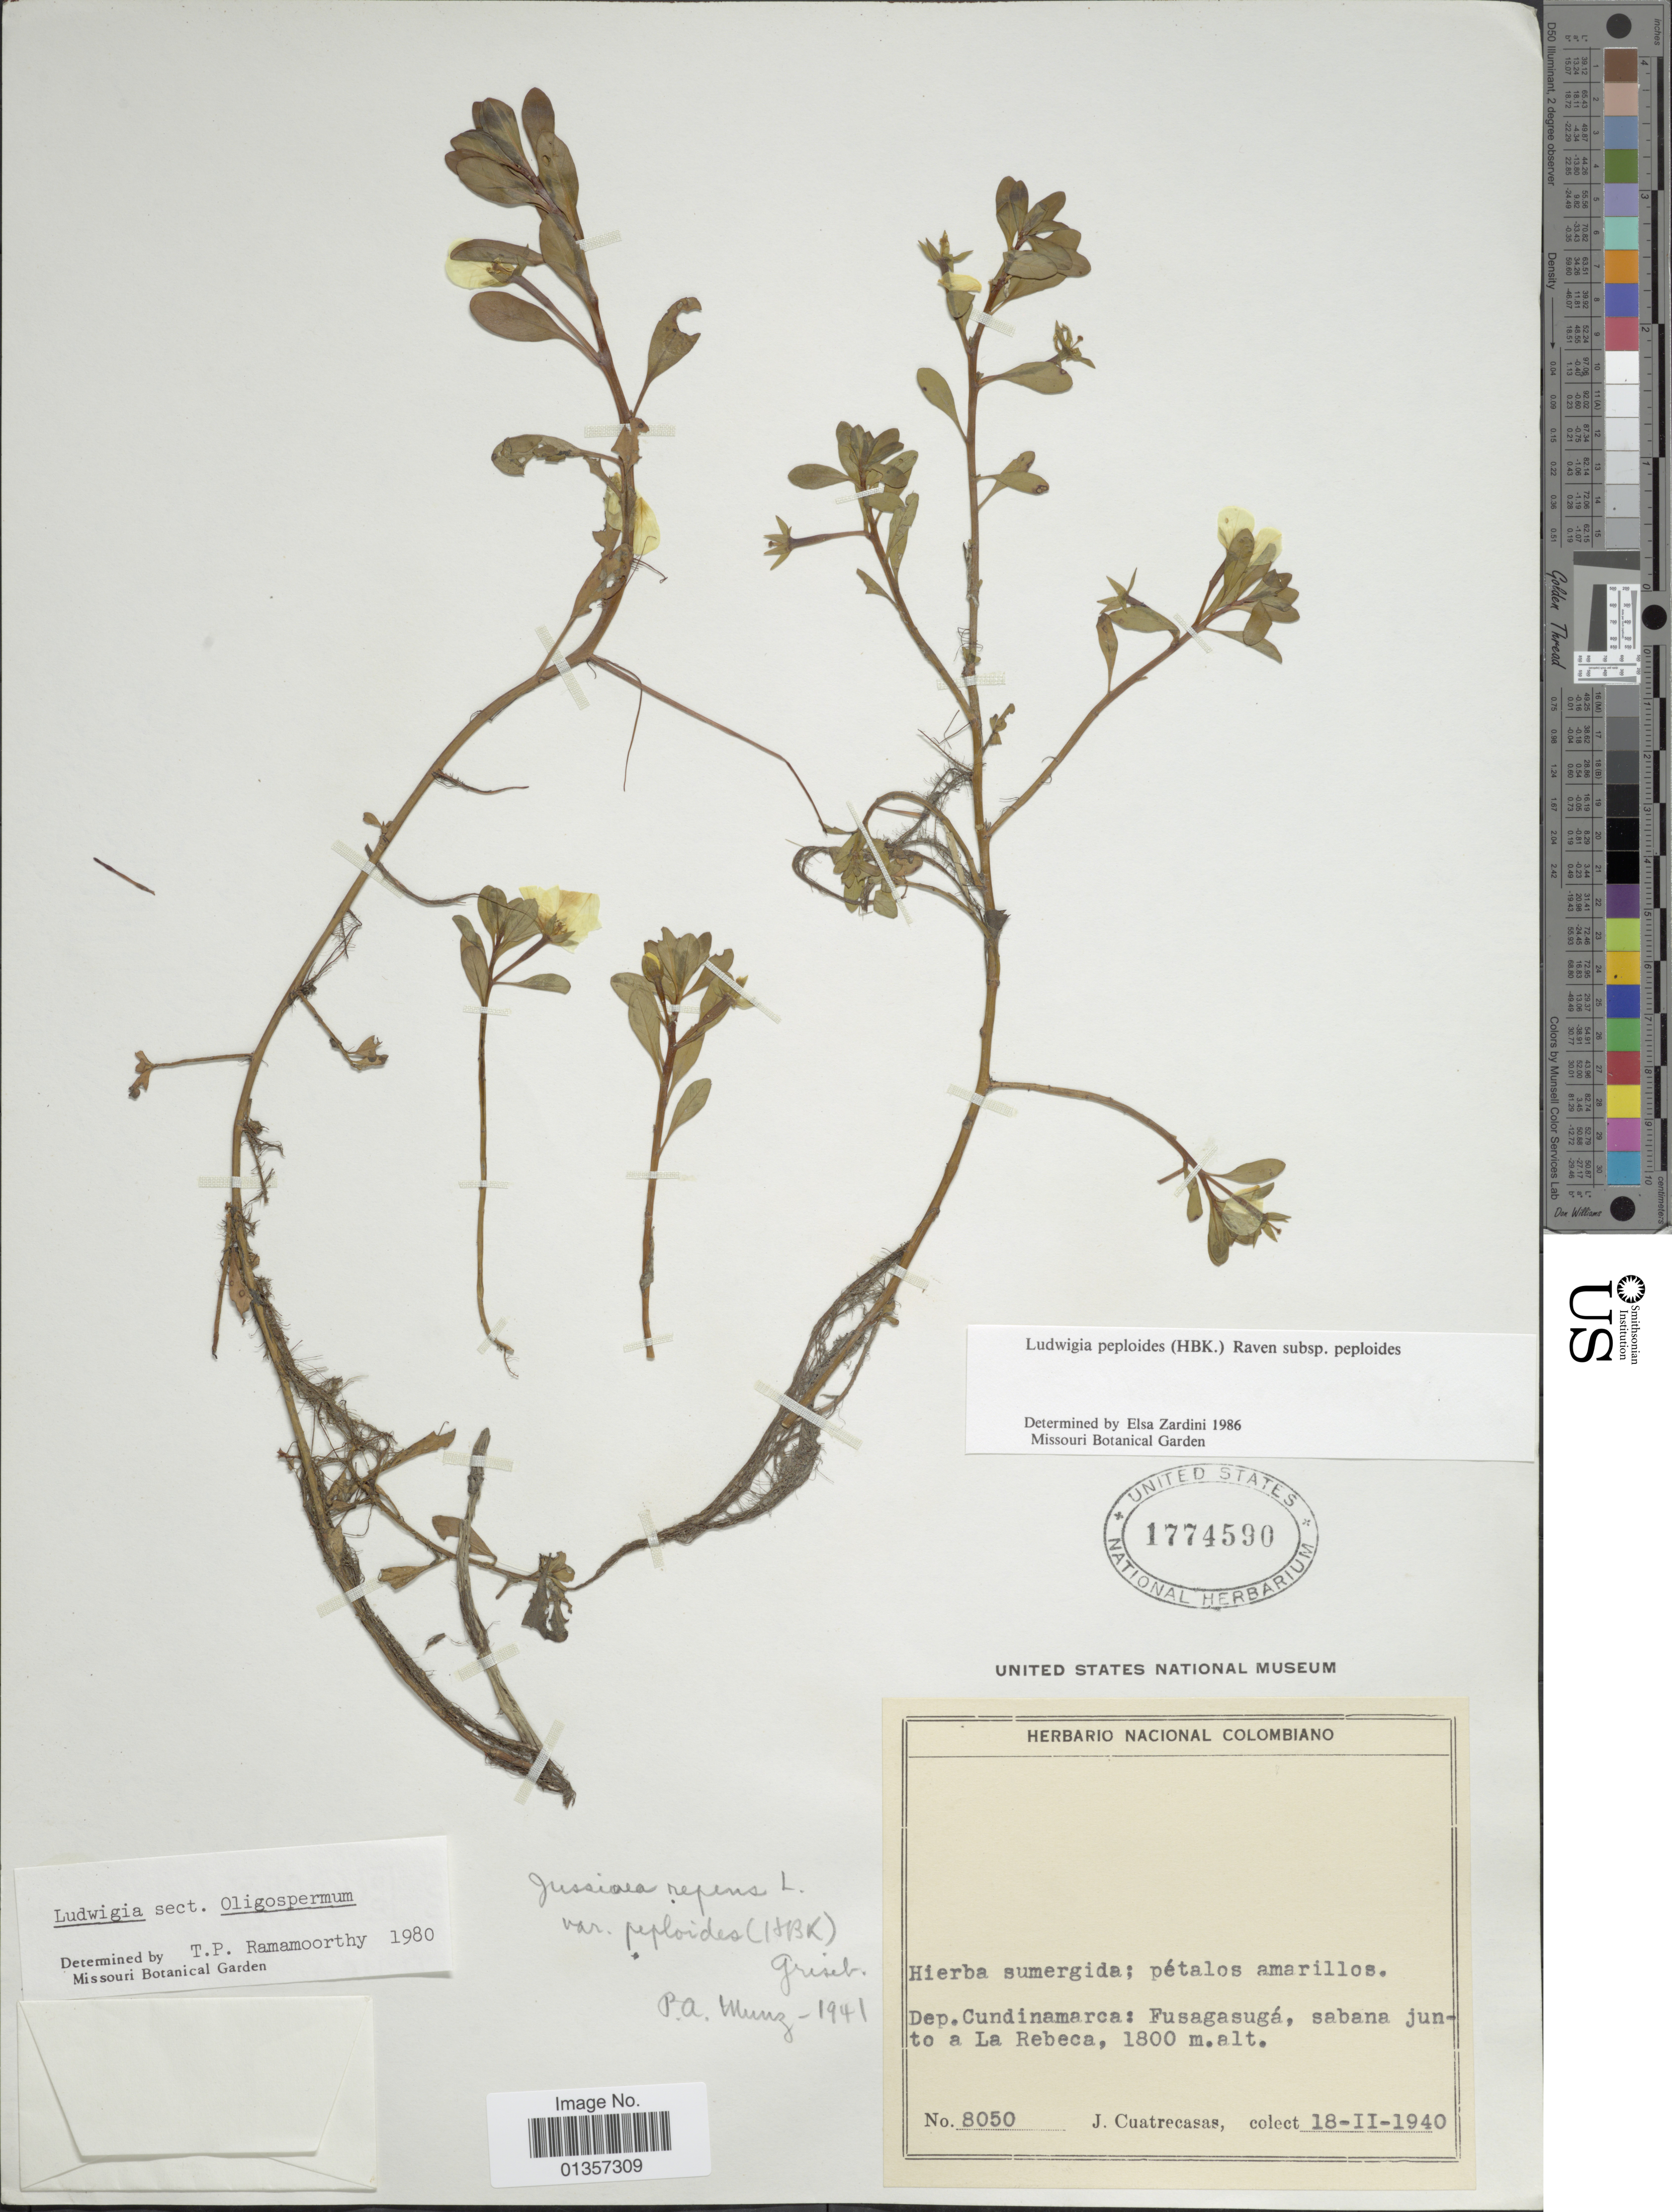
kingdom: Plantae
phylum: Tracheophyta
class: Magnoliopsida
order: Myrtales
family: Onagraceae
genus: Ludwigia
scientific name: Ludwigia peploides subsp. peploides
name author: (Kunth) P.H. Raven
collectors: J. Cuatrecasas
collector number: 8050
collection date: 1940-02-18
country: Colombia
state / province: Cundinamarca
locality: Fusagasugá, sabana junto a La Rebeca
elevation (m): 1800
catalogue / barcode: US 1774590